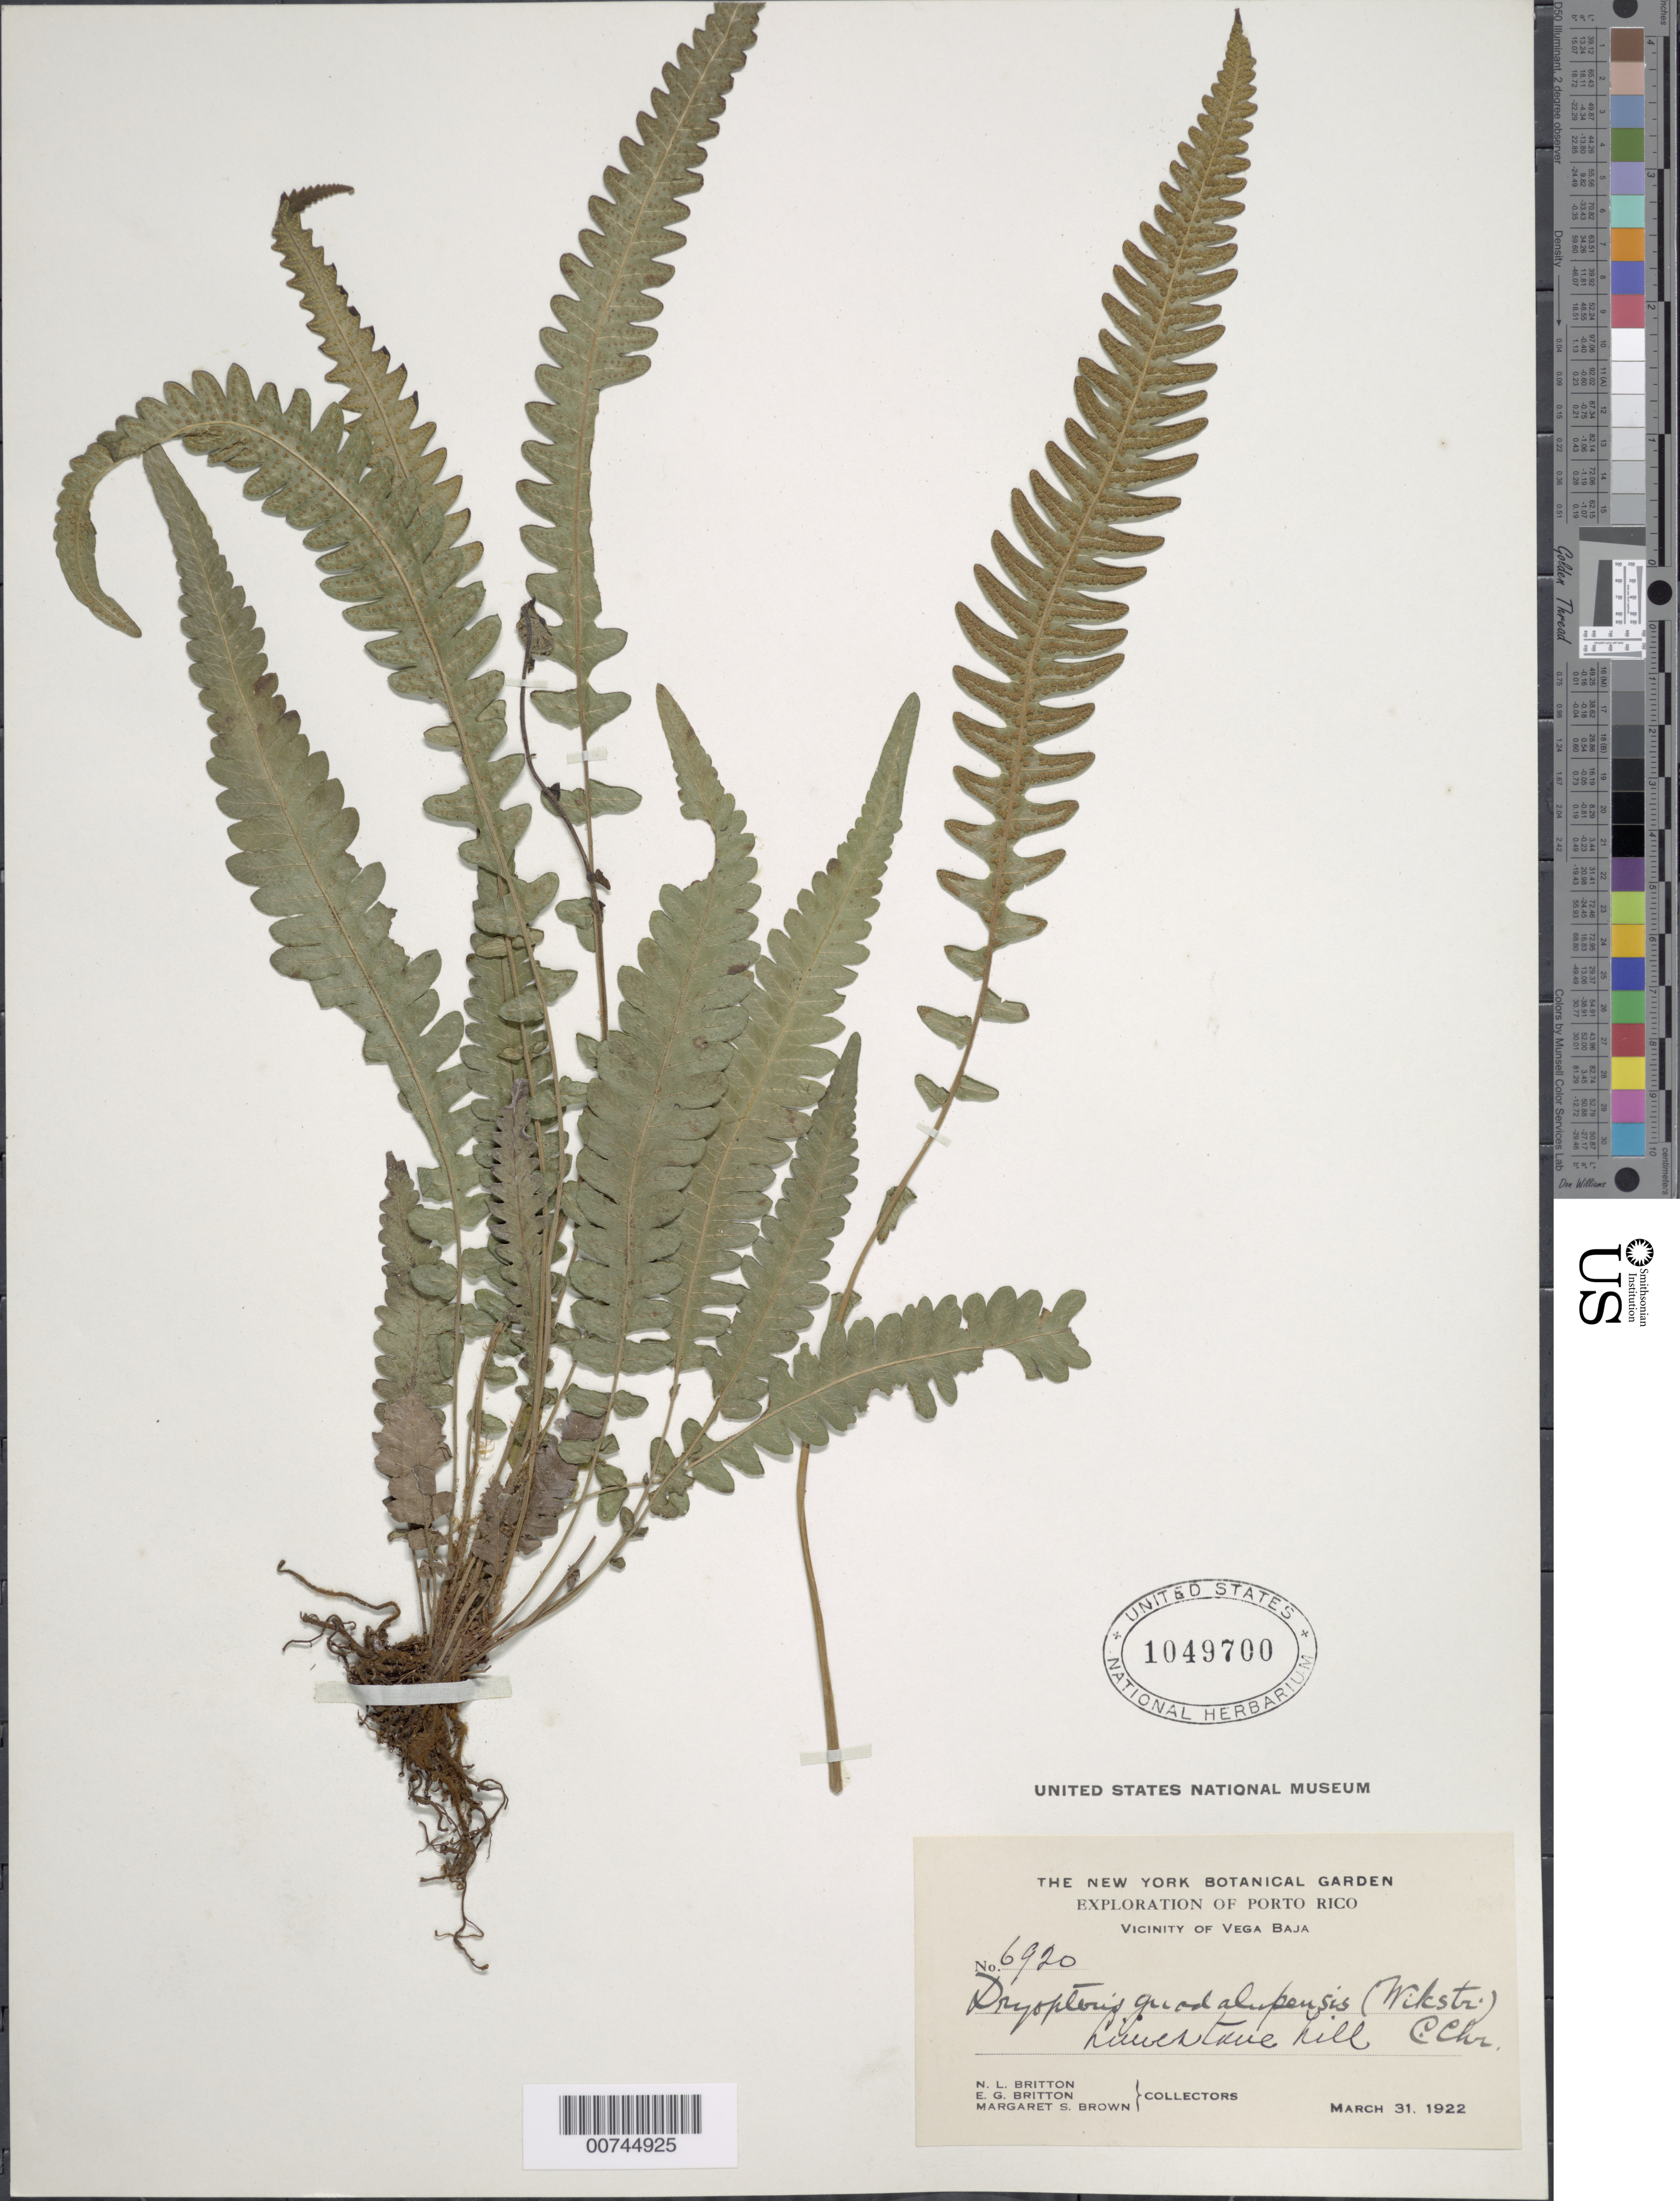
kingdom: Plantae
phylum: Tracheophyta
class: Polypodiopsida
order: Polypodiales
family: Thelypteridaceae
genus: Goniopteris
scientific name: Goniopteris guadelupensis (Wikstr.) comb. nov., ined 2015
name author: (Wikstr.)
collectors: N. Britton, E. G. Britton & M. S. Brown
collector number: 6920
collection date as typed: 31 Mar 1922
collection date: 1922-03-31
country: Puerto Rico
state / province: Vega Baja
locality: Vicinity of Vega Baja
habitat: Limestone hill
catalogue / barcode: US 1049700